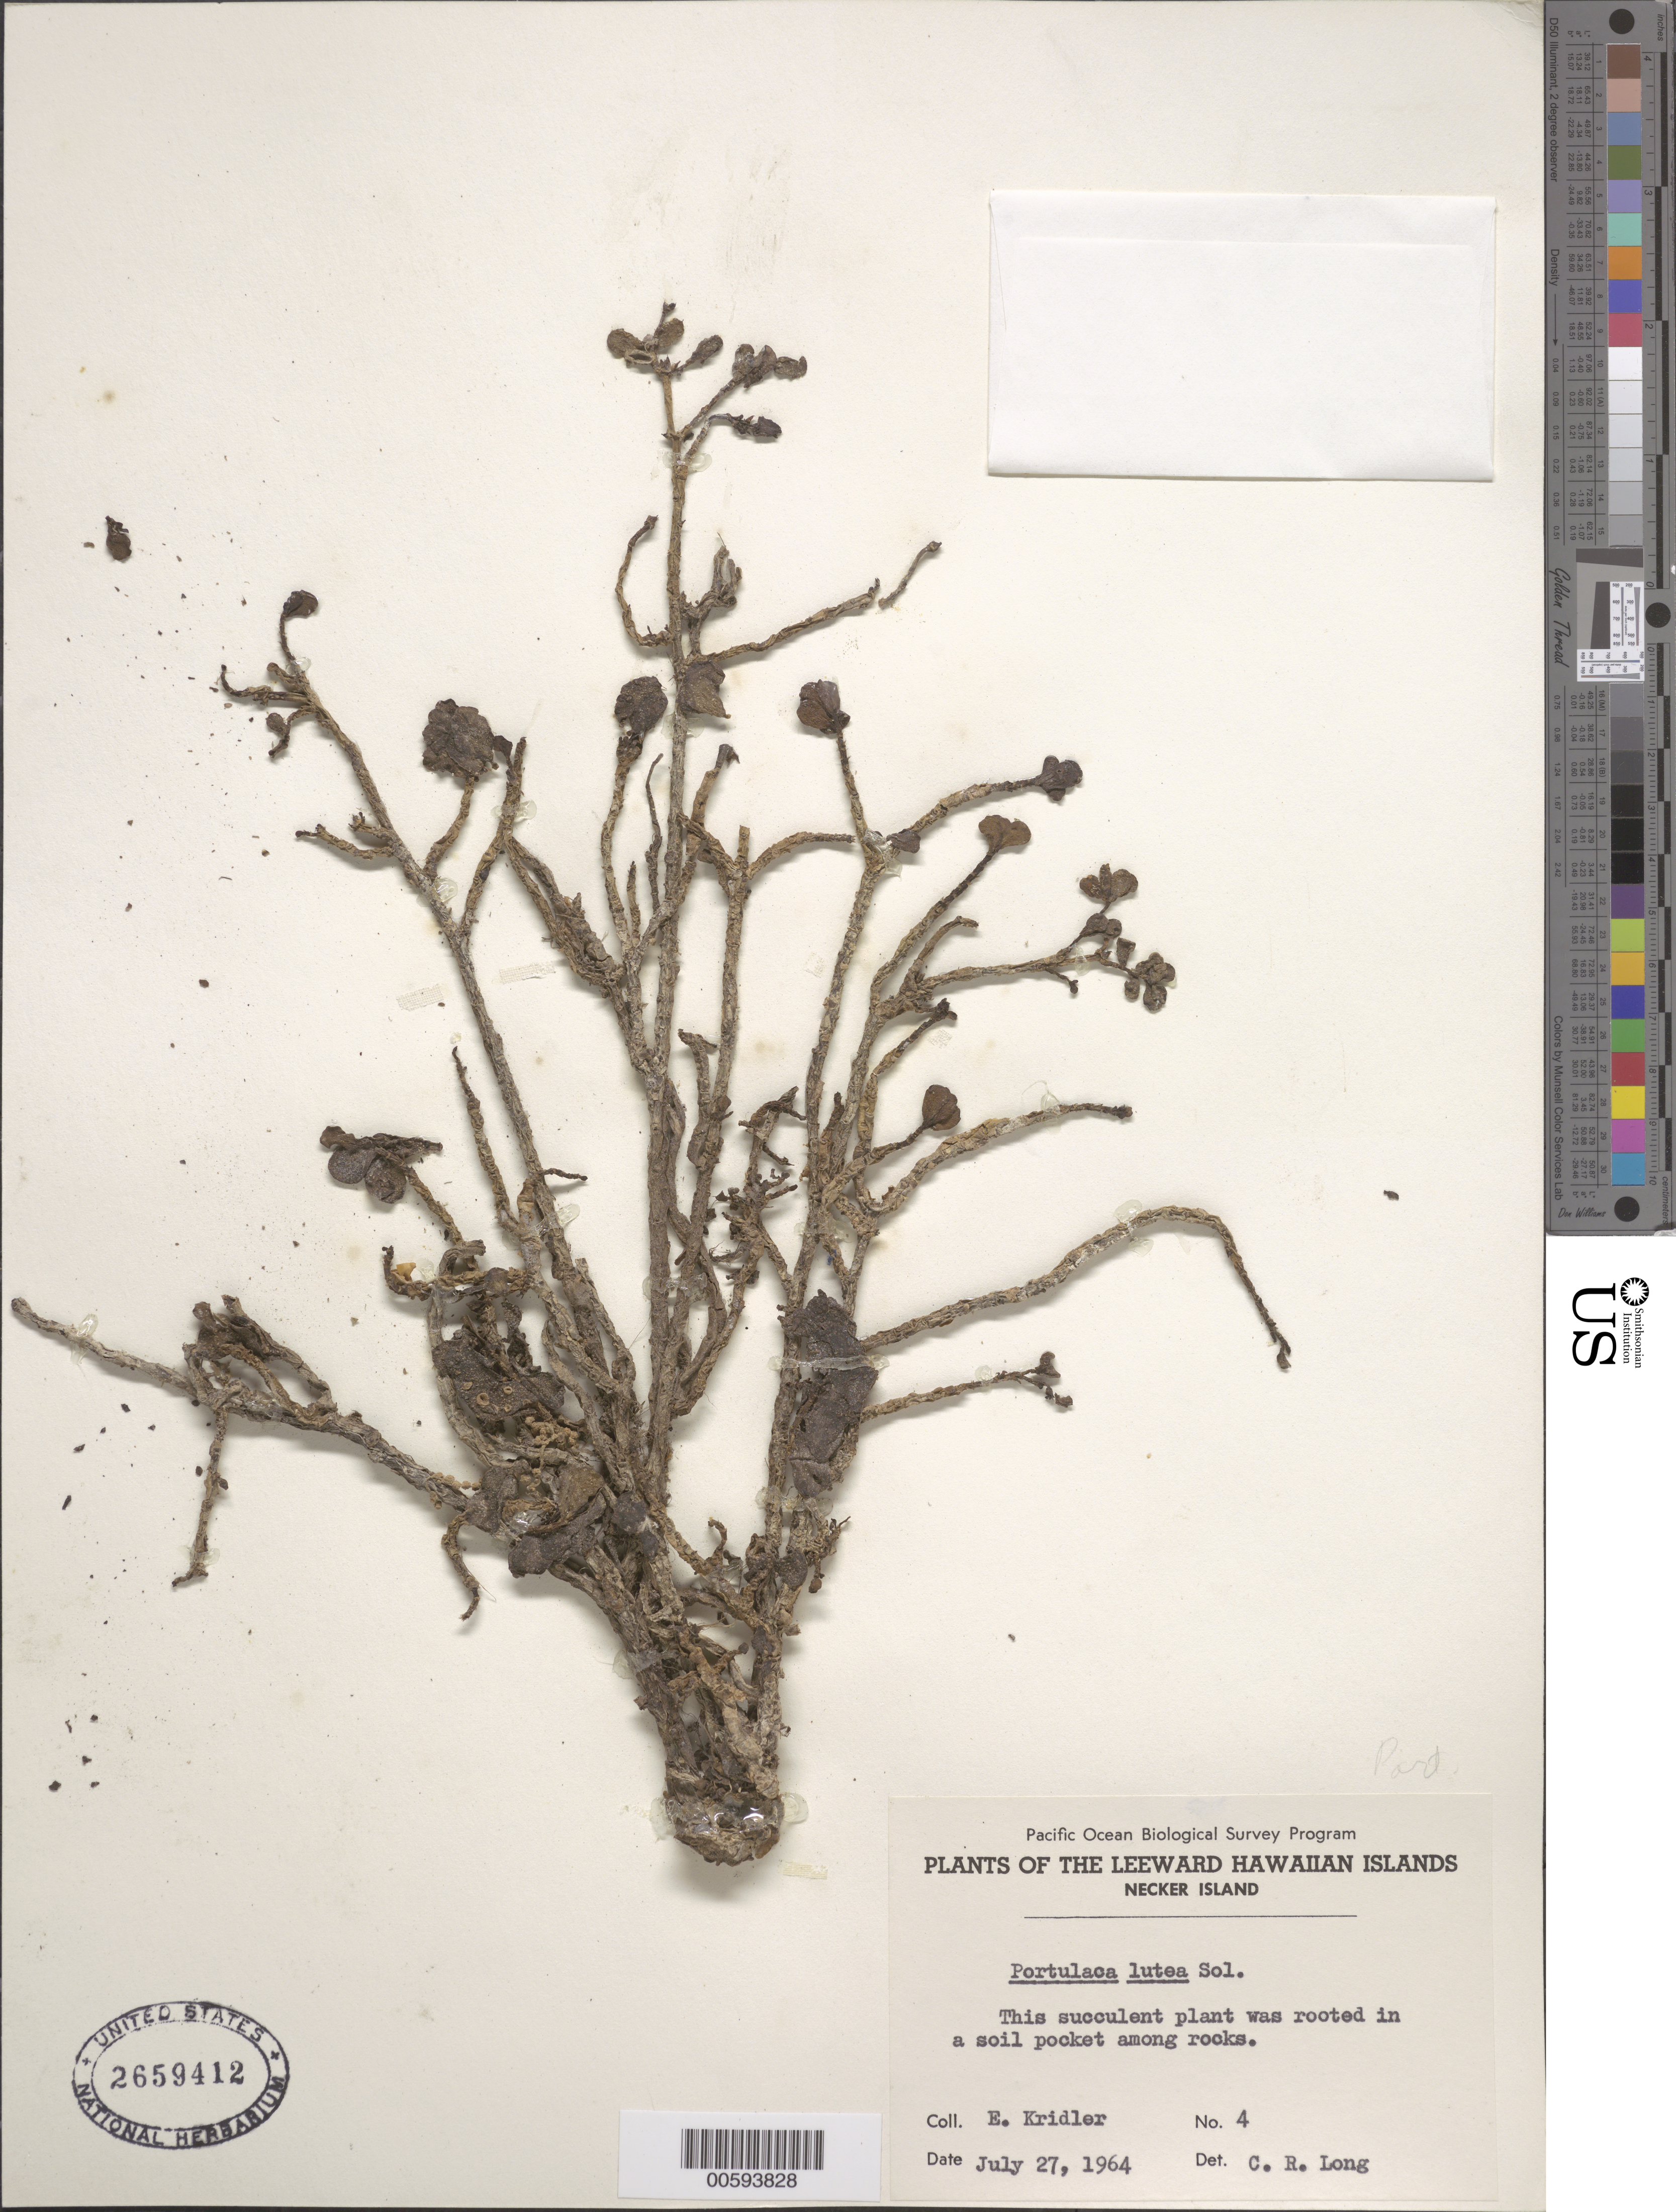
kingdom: Plantae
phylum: Tracheophyta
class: Magnoliopsida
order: Caryophyllales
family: Portulacaceae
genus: Portulaca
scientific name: Portulaca lutea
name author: Sol. ex G. Forst.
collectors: E. Kridler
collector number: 4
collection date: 1964-07-27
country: United States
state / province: Hawaii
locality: The Leeward Hawaiian Islands, Necker Island.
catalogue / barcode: US 2659412